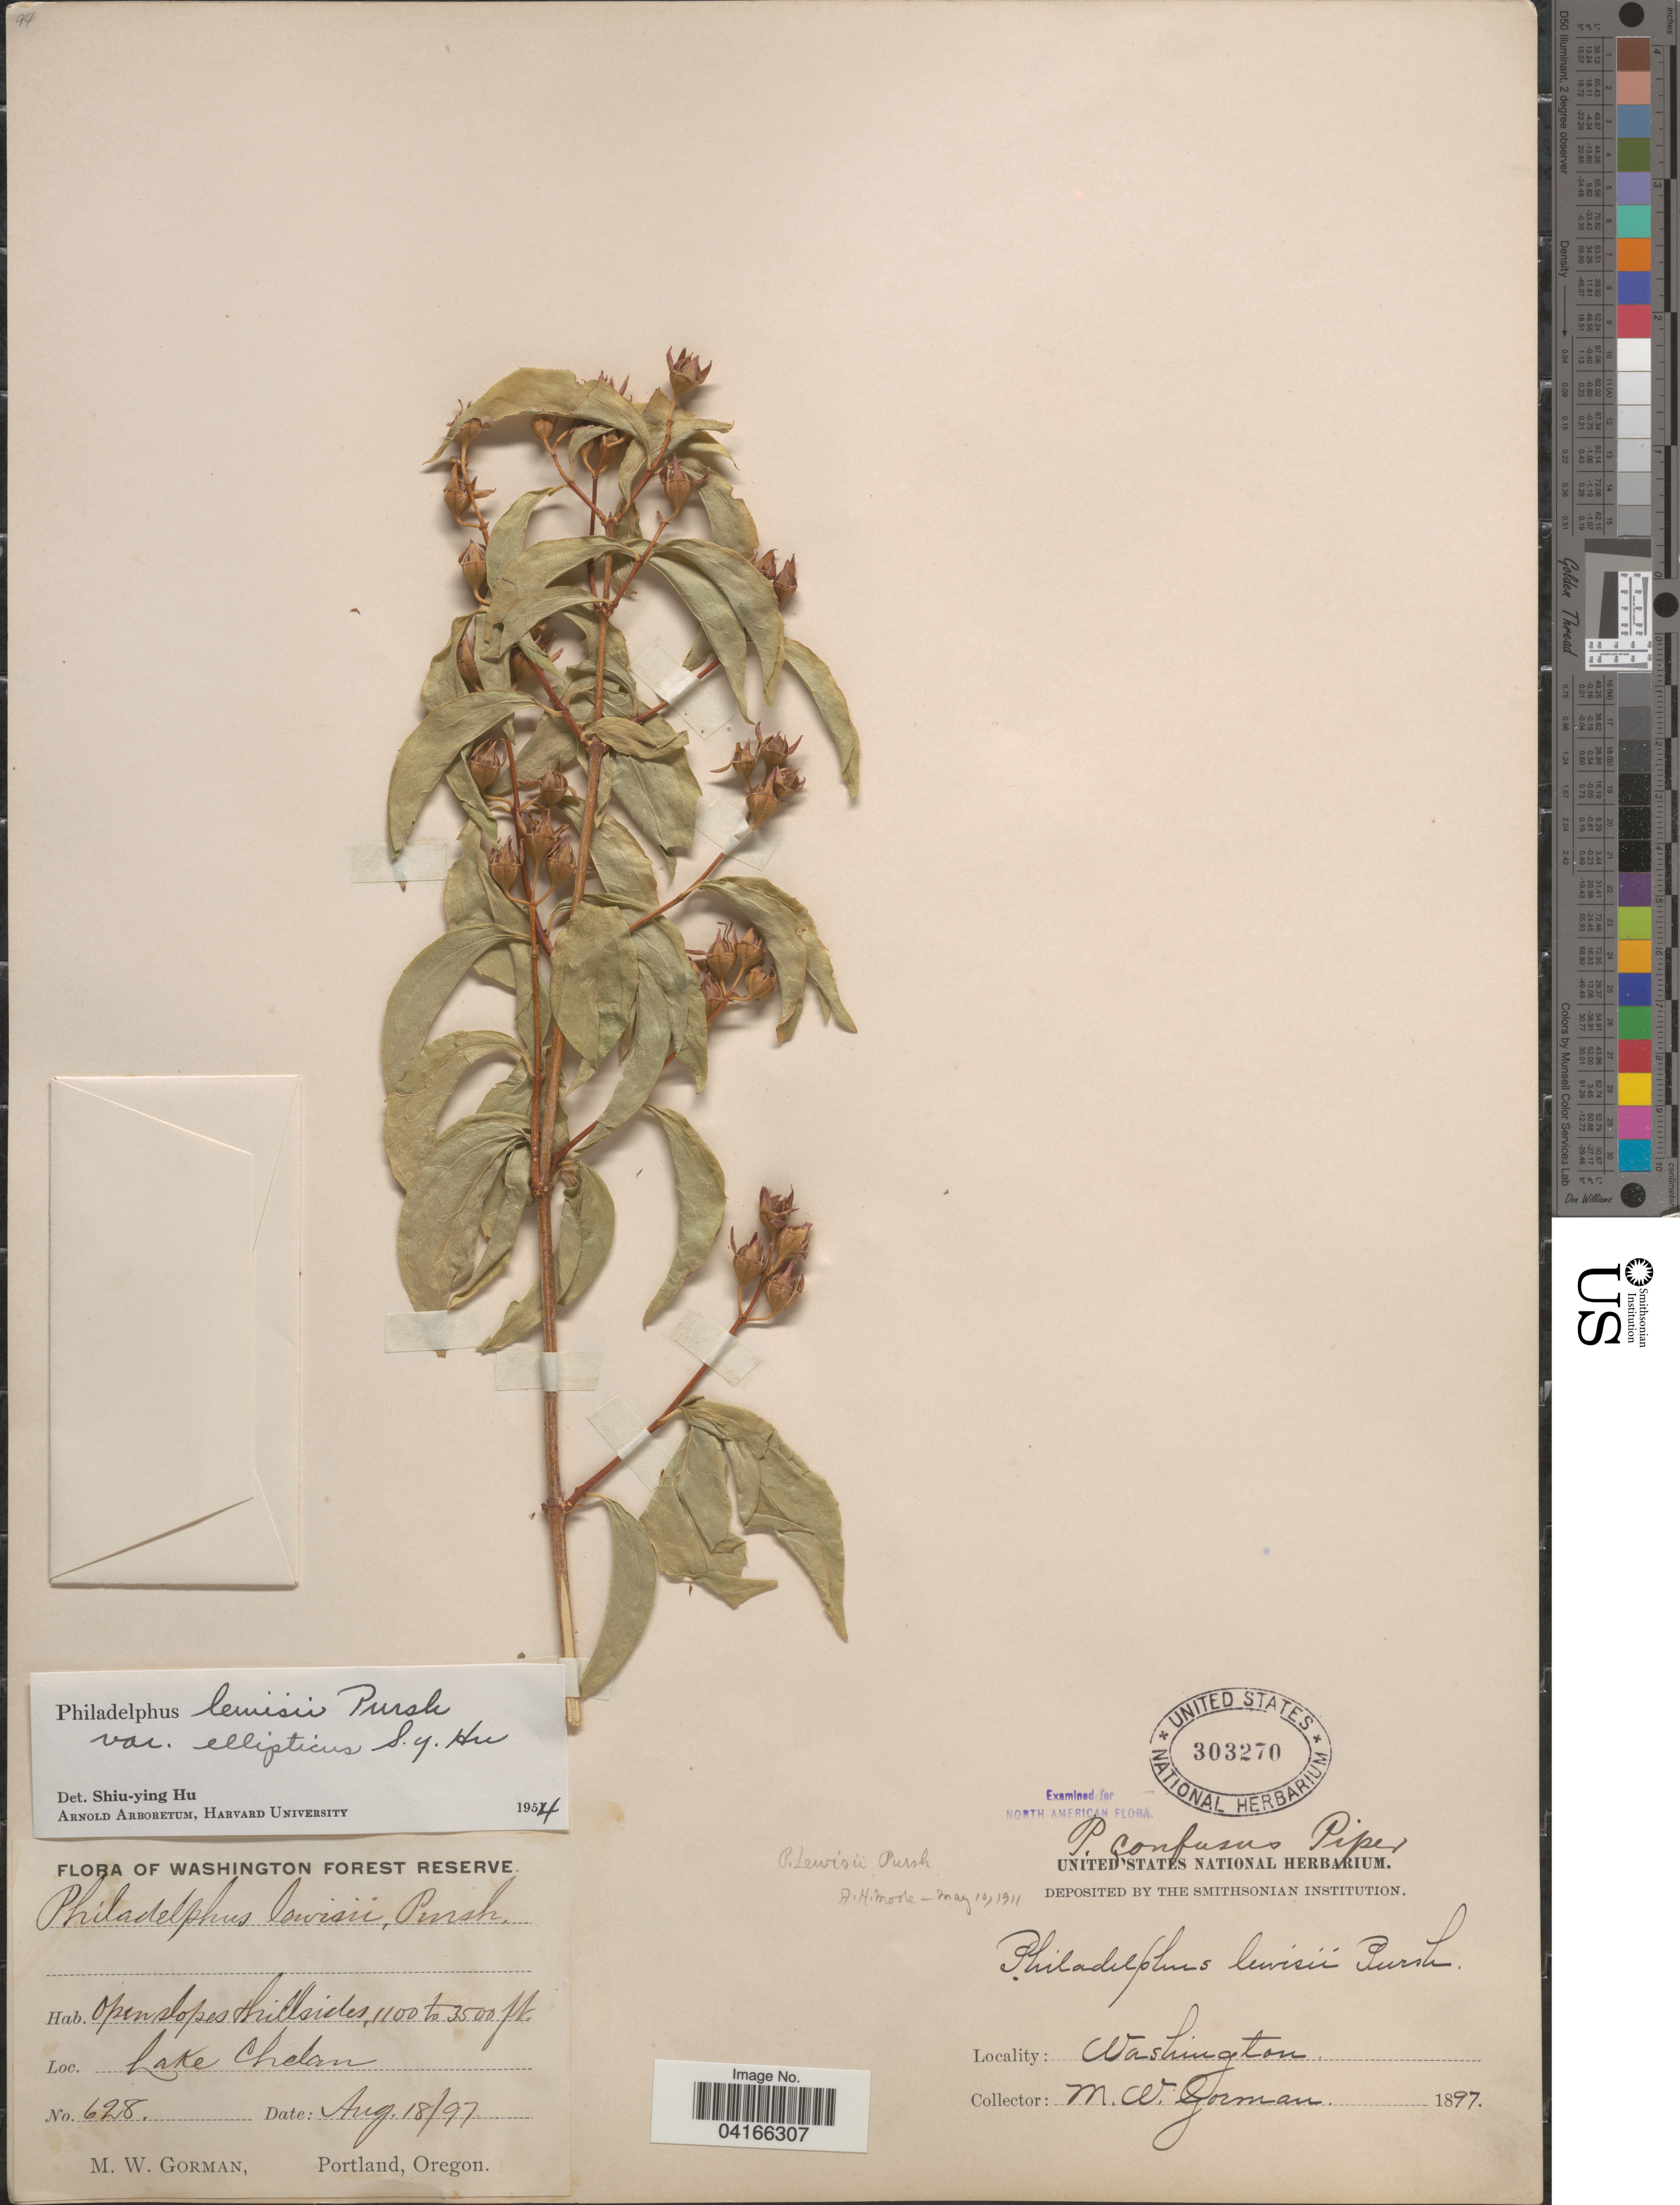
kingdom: Plantae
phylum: Tracheophyta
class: Magnoliopsida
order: Cornales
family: Hydrangeaceae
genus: Philadelphus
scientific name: Philadelphus lewisii var. ellipticus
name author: S.Y. Hu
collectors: M. W. Gorman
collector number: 628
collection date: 1897-08-18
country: United States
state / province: Washington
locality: Washington Forest Reserve. Lake Chelan.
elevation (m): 335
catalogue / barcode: US 303270